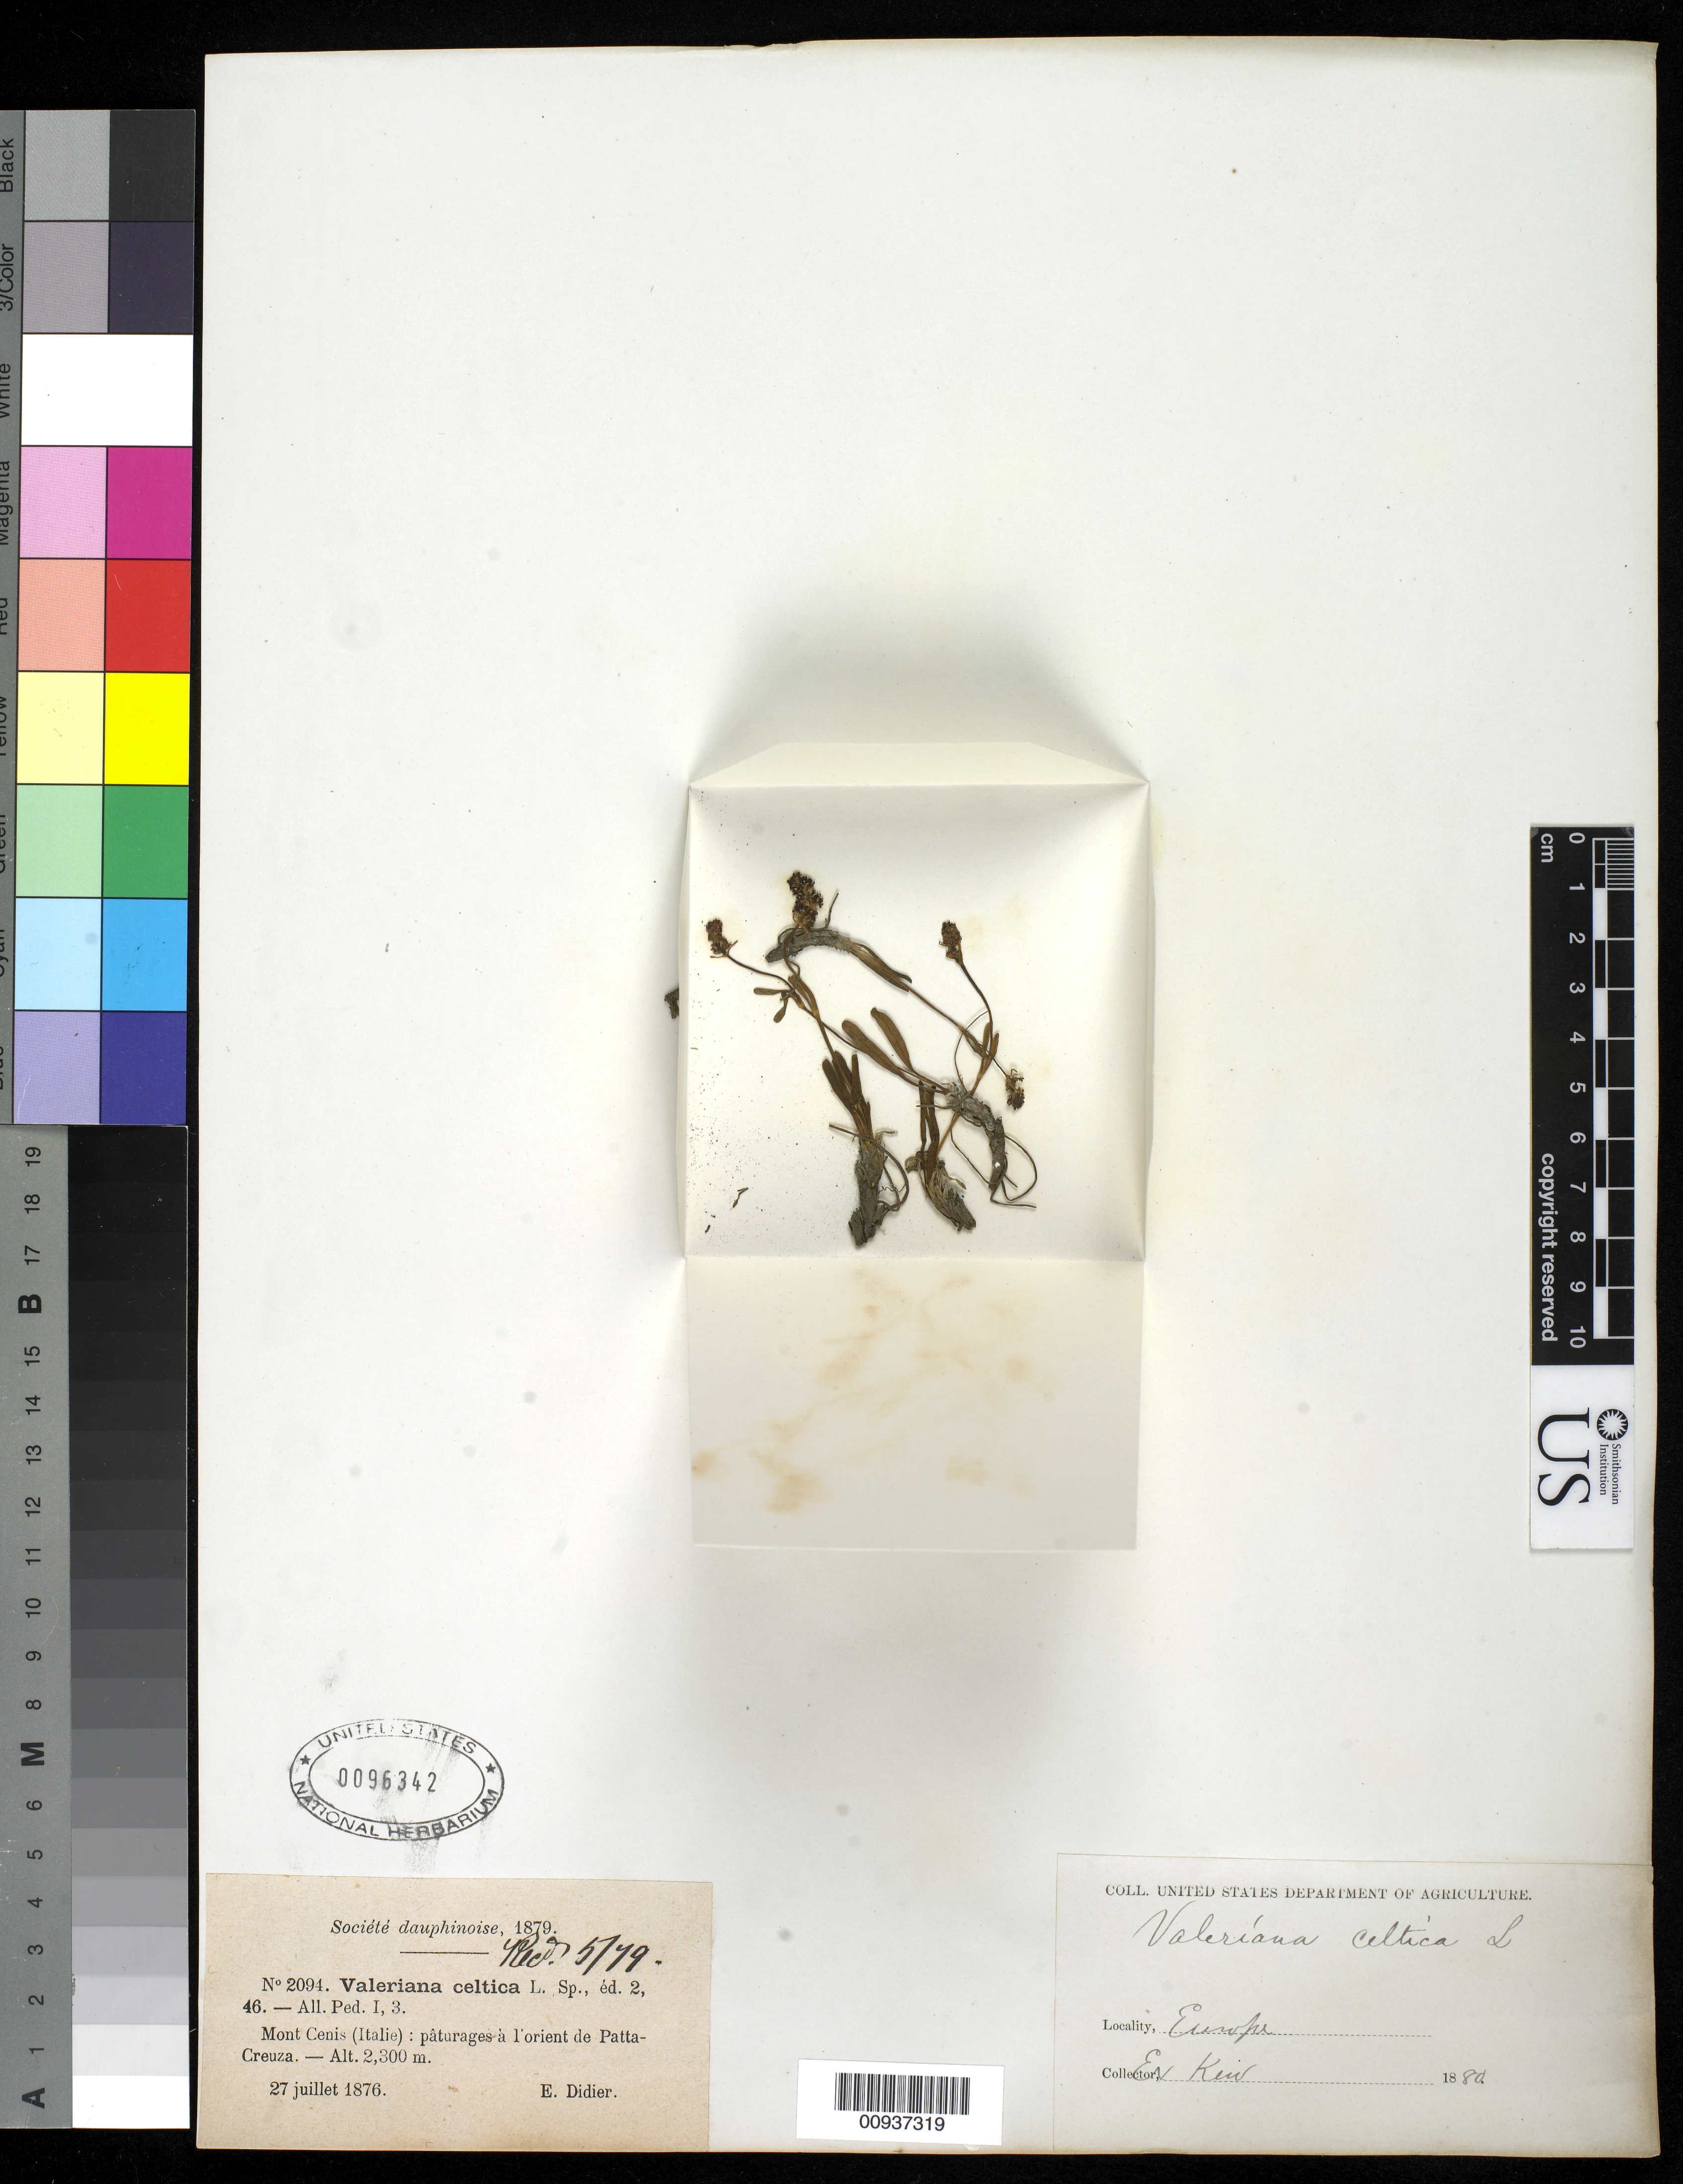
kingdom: Plantae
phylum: Tracheophyta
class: Magnoliopsida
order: Dipsacales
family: Caprifoliaceae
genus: Valeriana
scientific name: Valeriana celtica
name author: L.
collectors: E. Didier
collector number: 2094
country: Italy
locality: Mont Cenis, Paturages a l'orient de Patta-Creuza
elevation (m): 2300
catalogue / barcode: US 96342